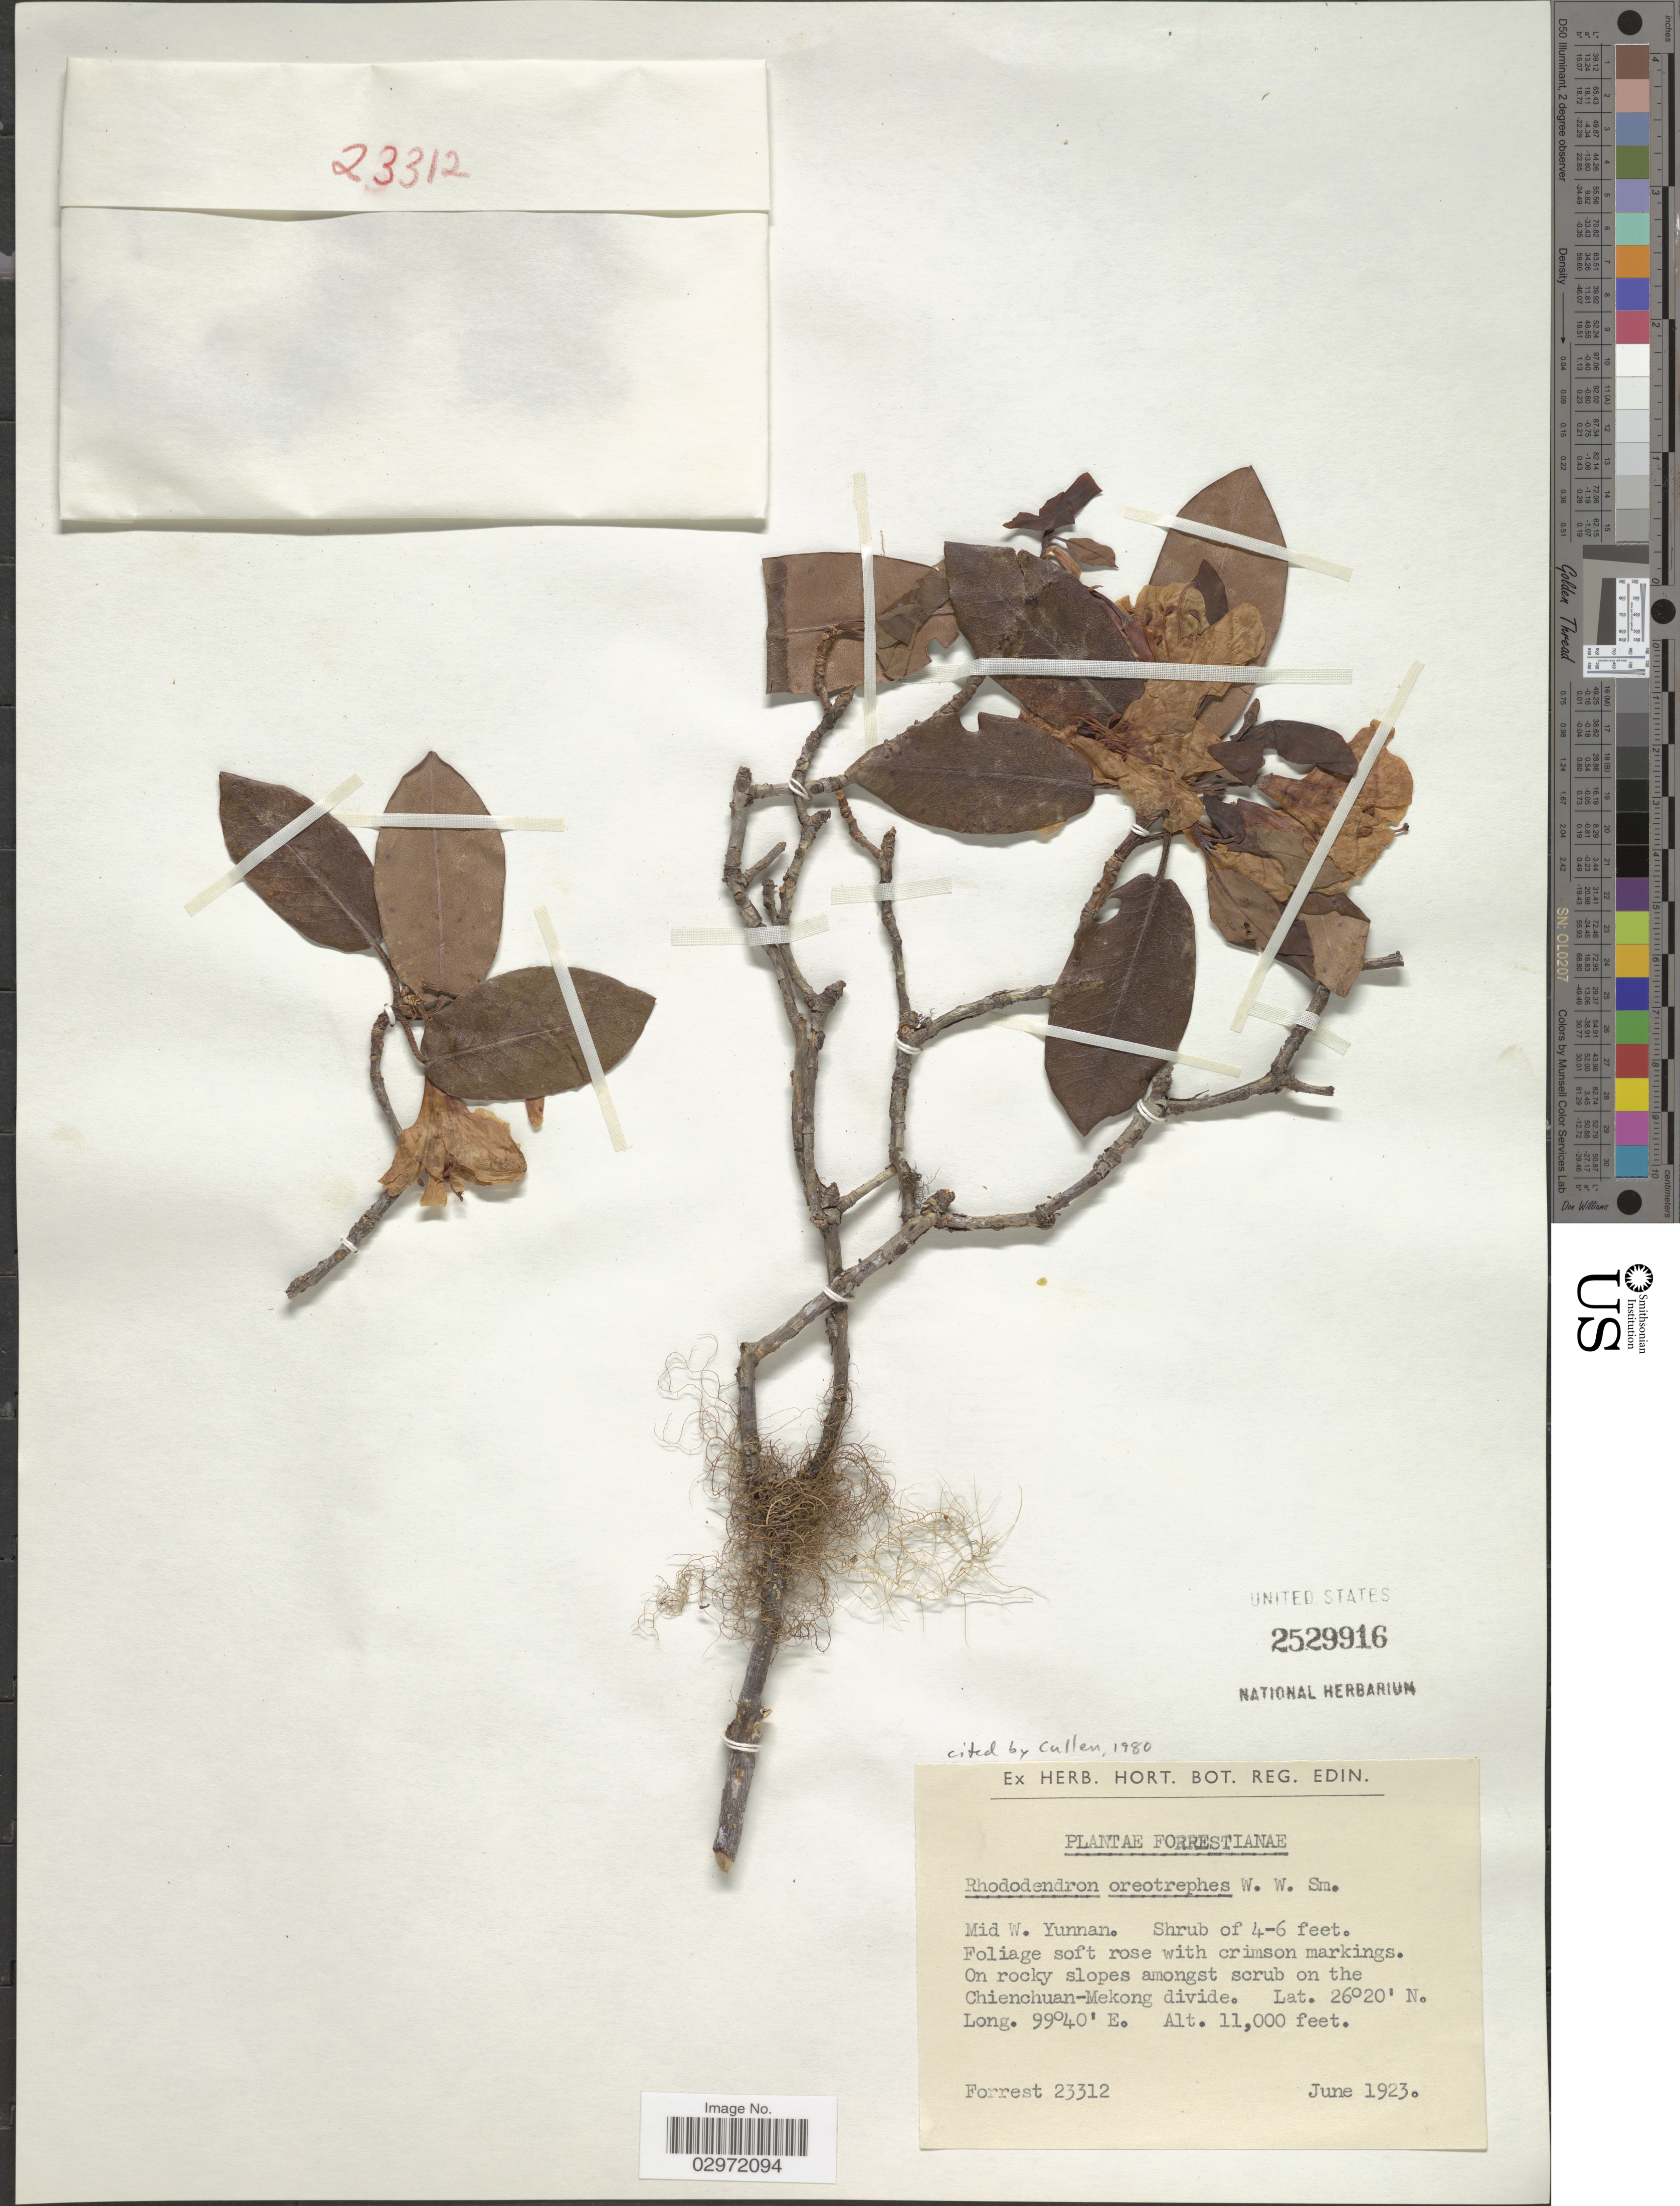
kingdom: Plantae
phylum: Tracheophyta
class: Magnoliopsida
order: Ericales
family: Ericaceae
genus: Rhododendron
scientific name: Rhododendron oreotrephes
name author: W.W. Sm.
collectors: -. Forrest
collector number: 23312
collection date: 1923-06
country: China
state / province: Yunnan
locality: Mid W. Yunnan. On rocky slopes amongst scrub on the Chienchuan-Mekong divide.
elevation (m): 3353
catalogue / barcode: US 2529916